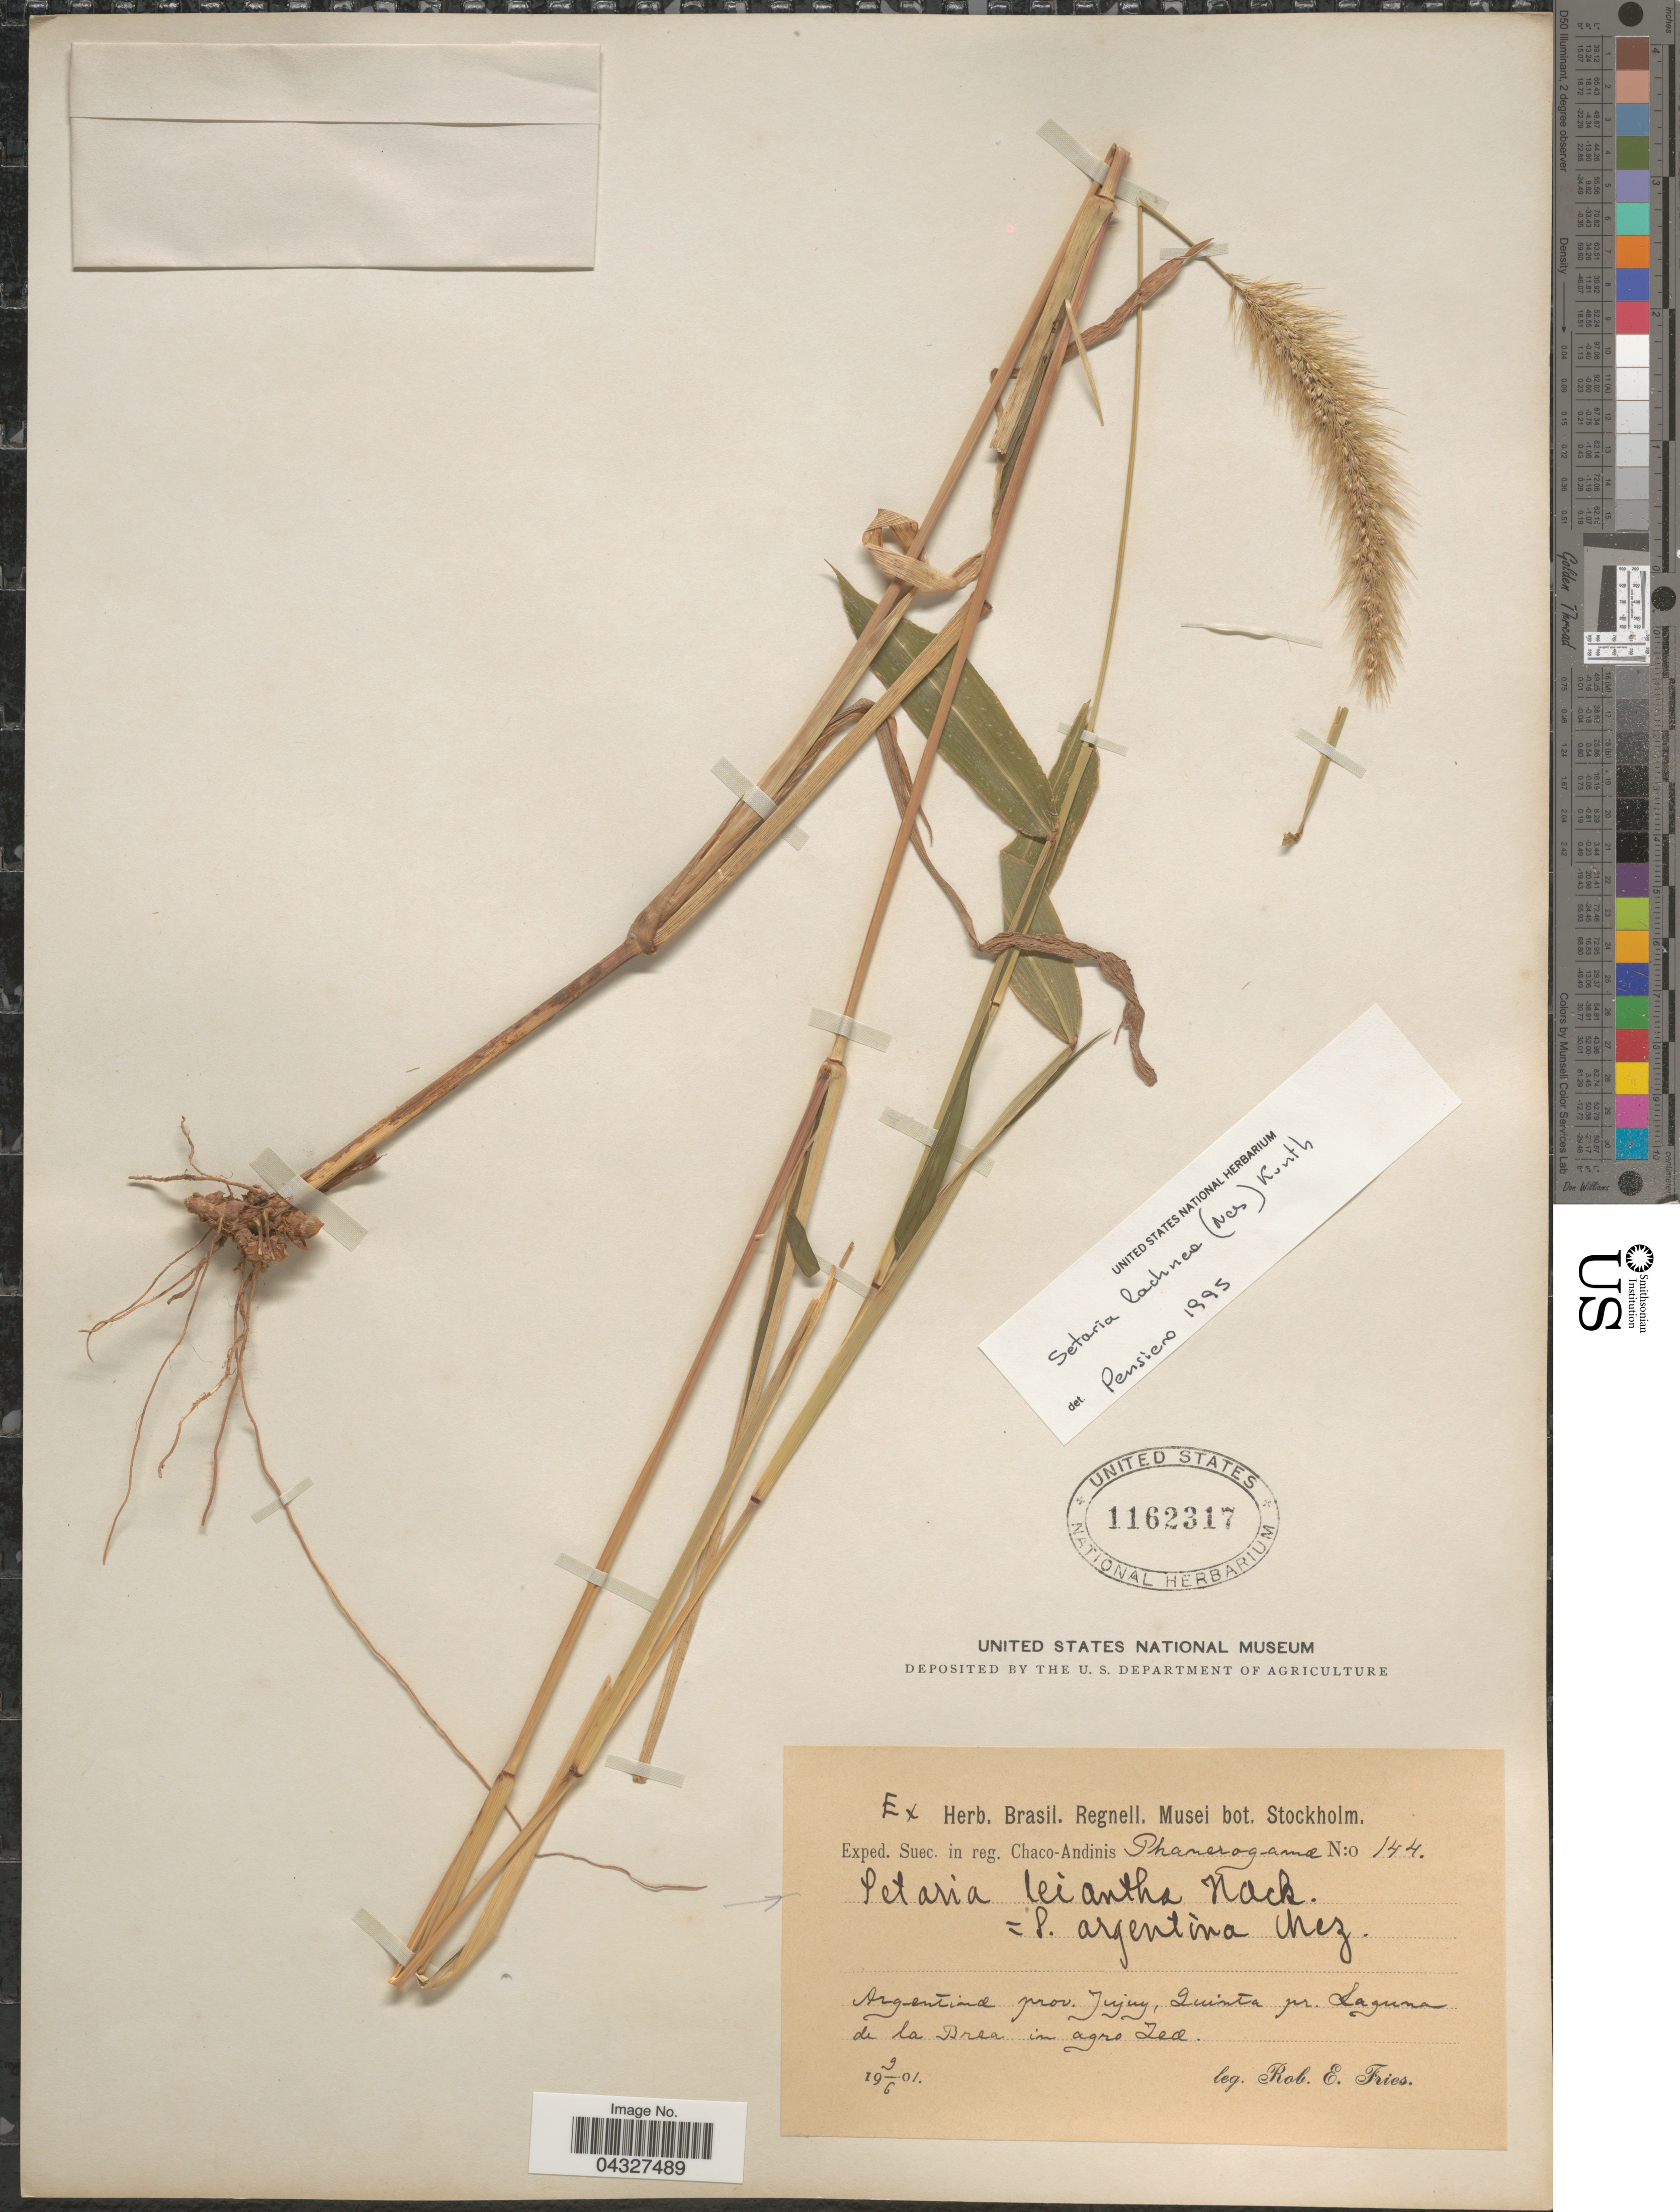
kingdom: Plantae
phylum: Tracheophyta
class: Liliopsida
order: Poales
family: Poaceae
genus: Setaria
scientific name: Setaria lachnea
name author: (Nees) Kunth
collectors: R. E. Fries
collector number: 144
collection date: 1901-06-09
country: Argentina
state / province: Jujuy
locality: Exped. Suec. in reg. Chaco-Andinis. Quinta pr. Laguna de la Brea in agro Zea.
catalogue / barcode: US 1162317